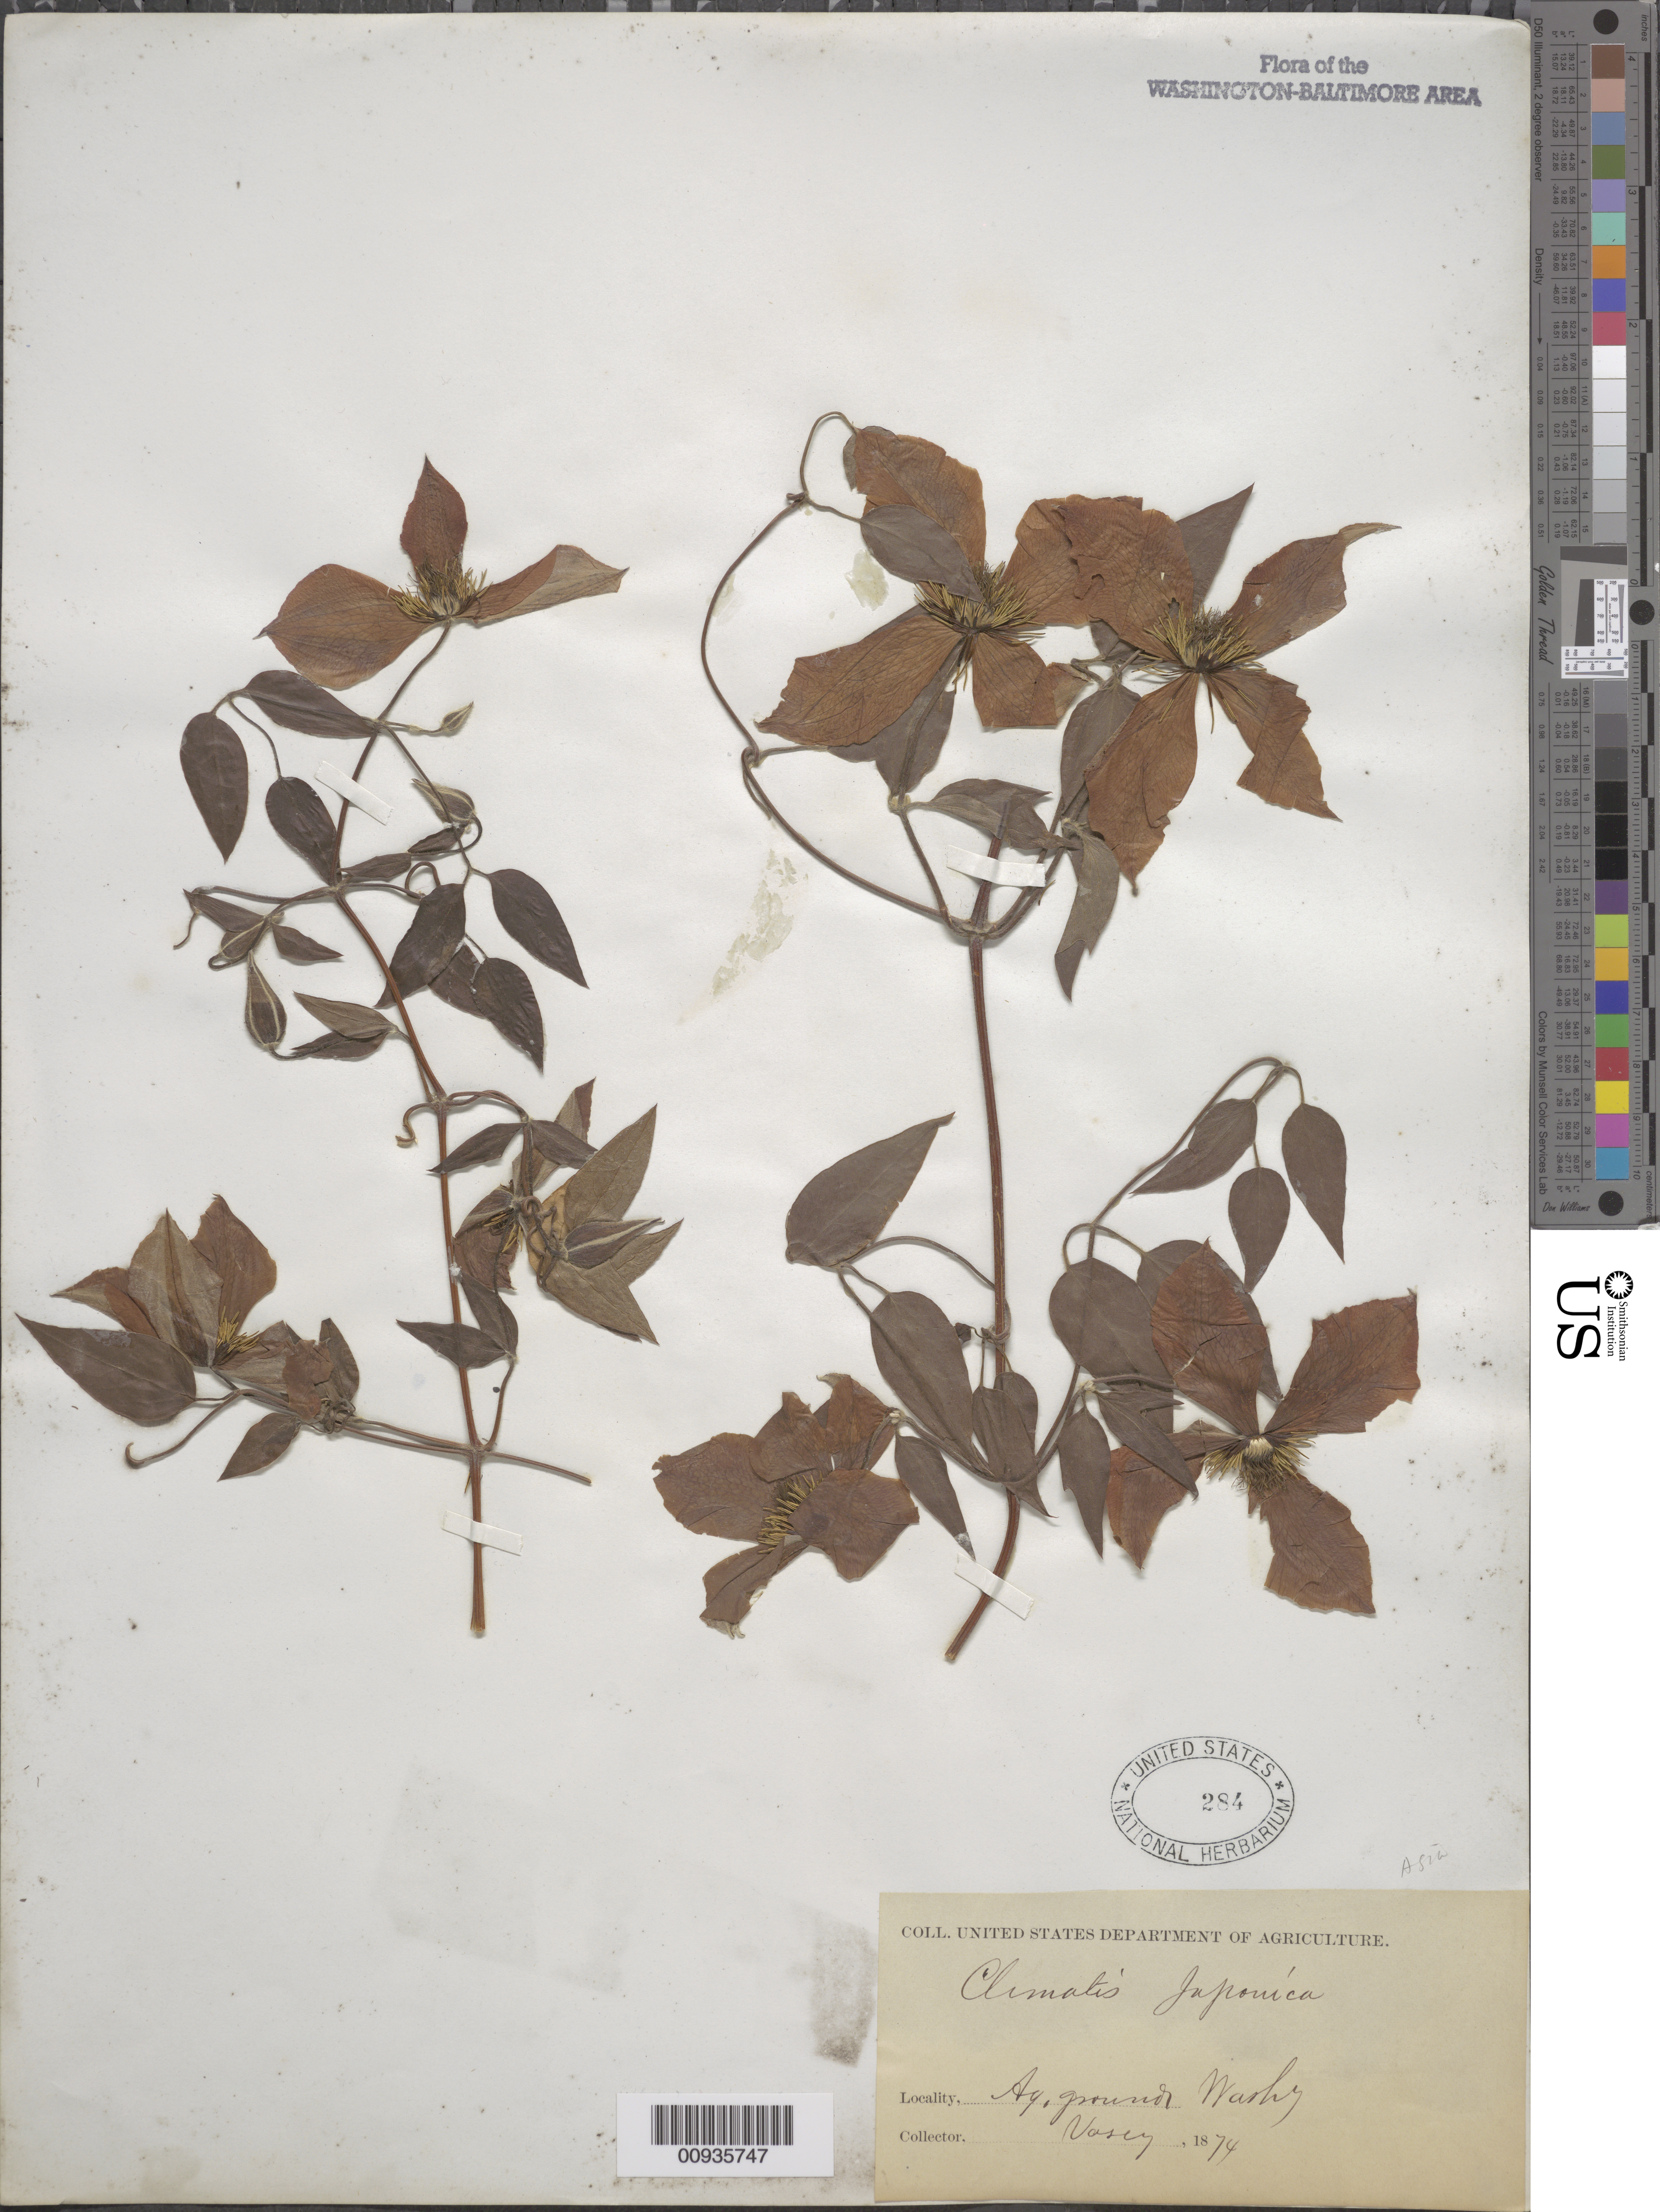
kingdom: Plantae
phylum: Tracheophyta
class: Magnoliopsida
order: Ranunculales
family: Ranunculaceae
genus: Clematis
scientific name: Clematis japonica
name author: Thunb.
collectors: G. R. Vasey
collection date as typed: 1874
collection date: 1874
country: United States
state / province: District of Columbia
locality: Agricultural grounds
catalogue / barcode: US 284